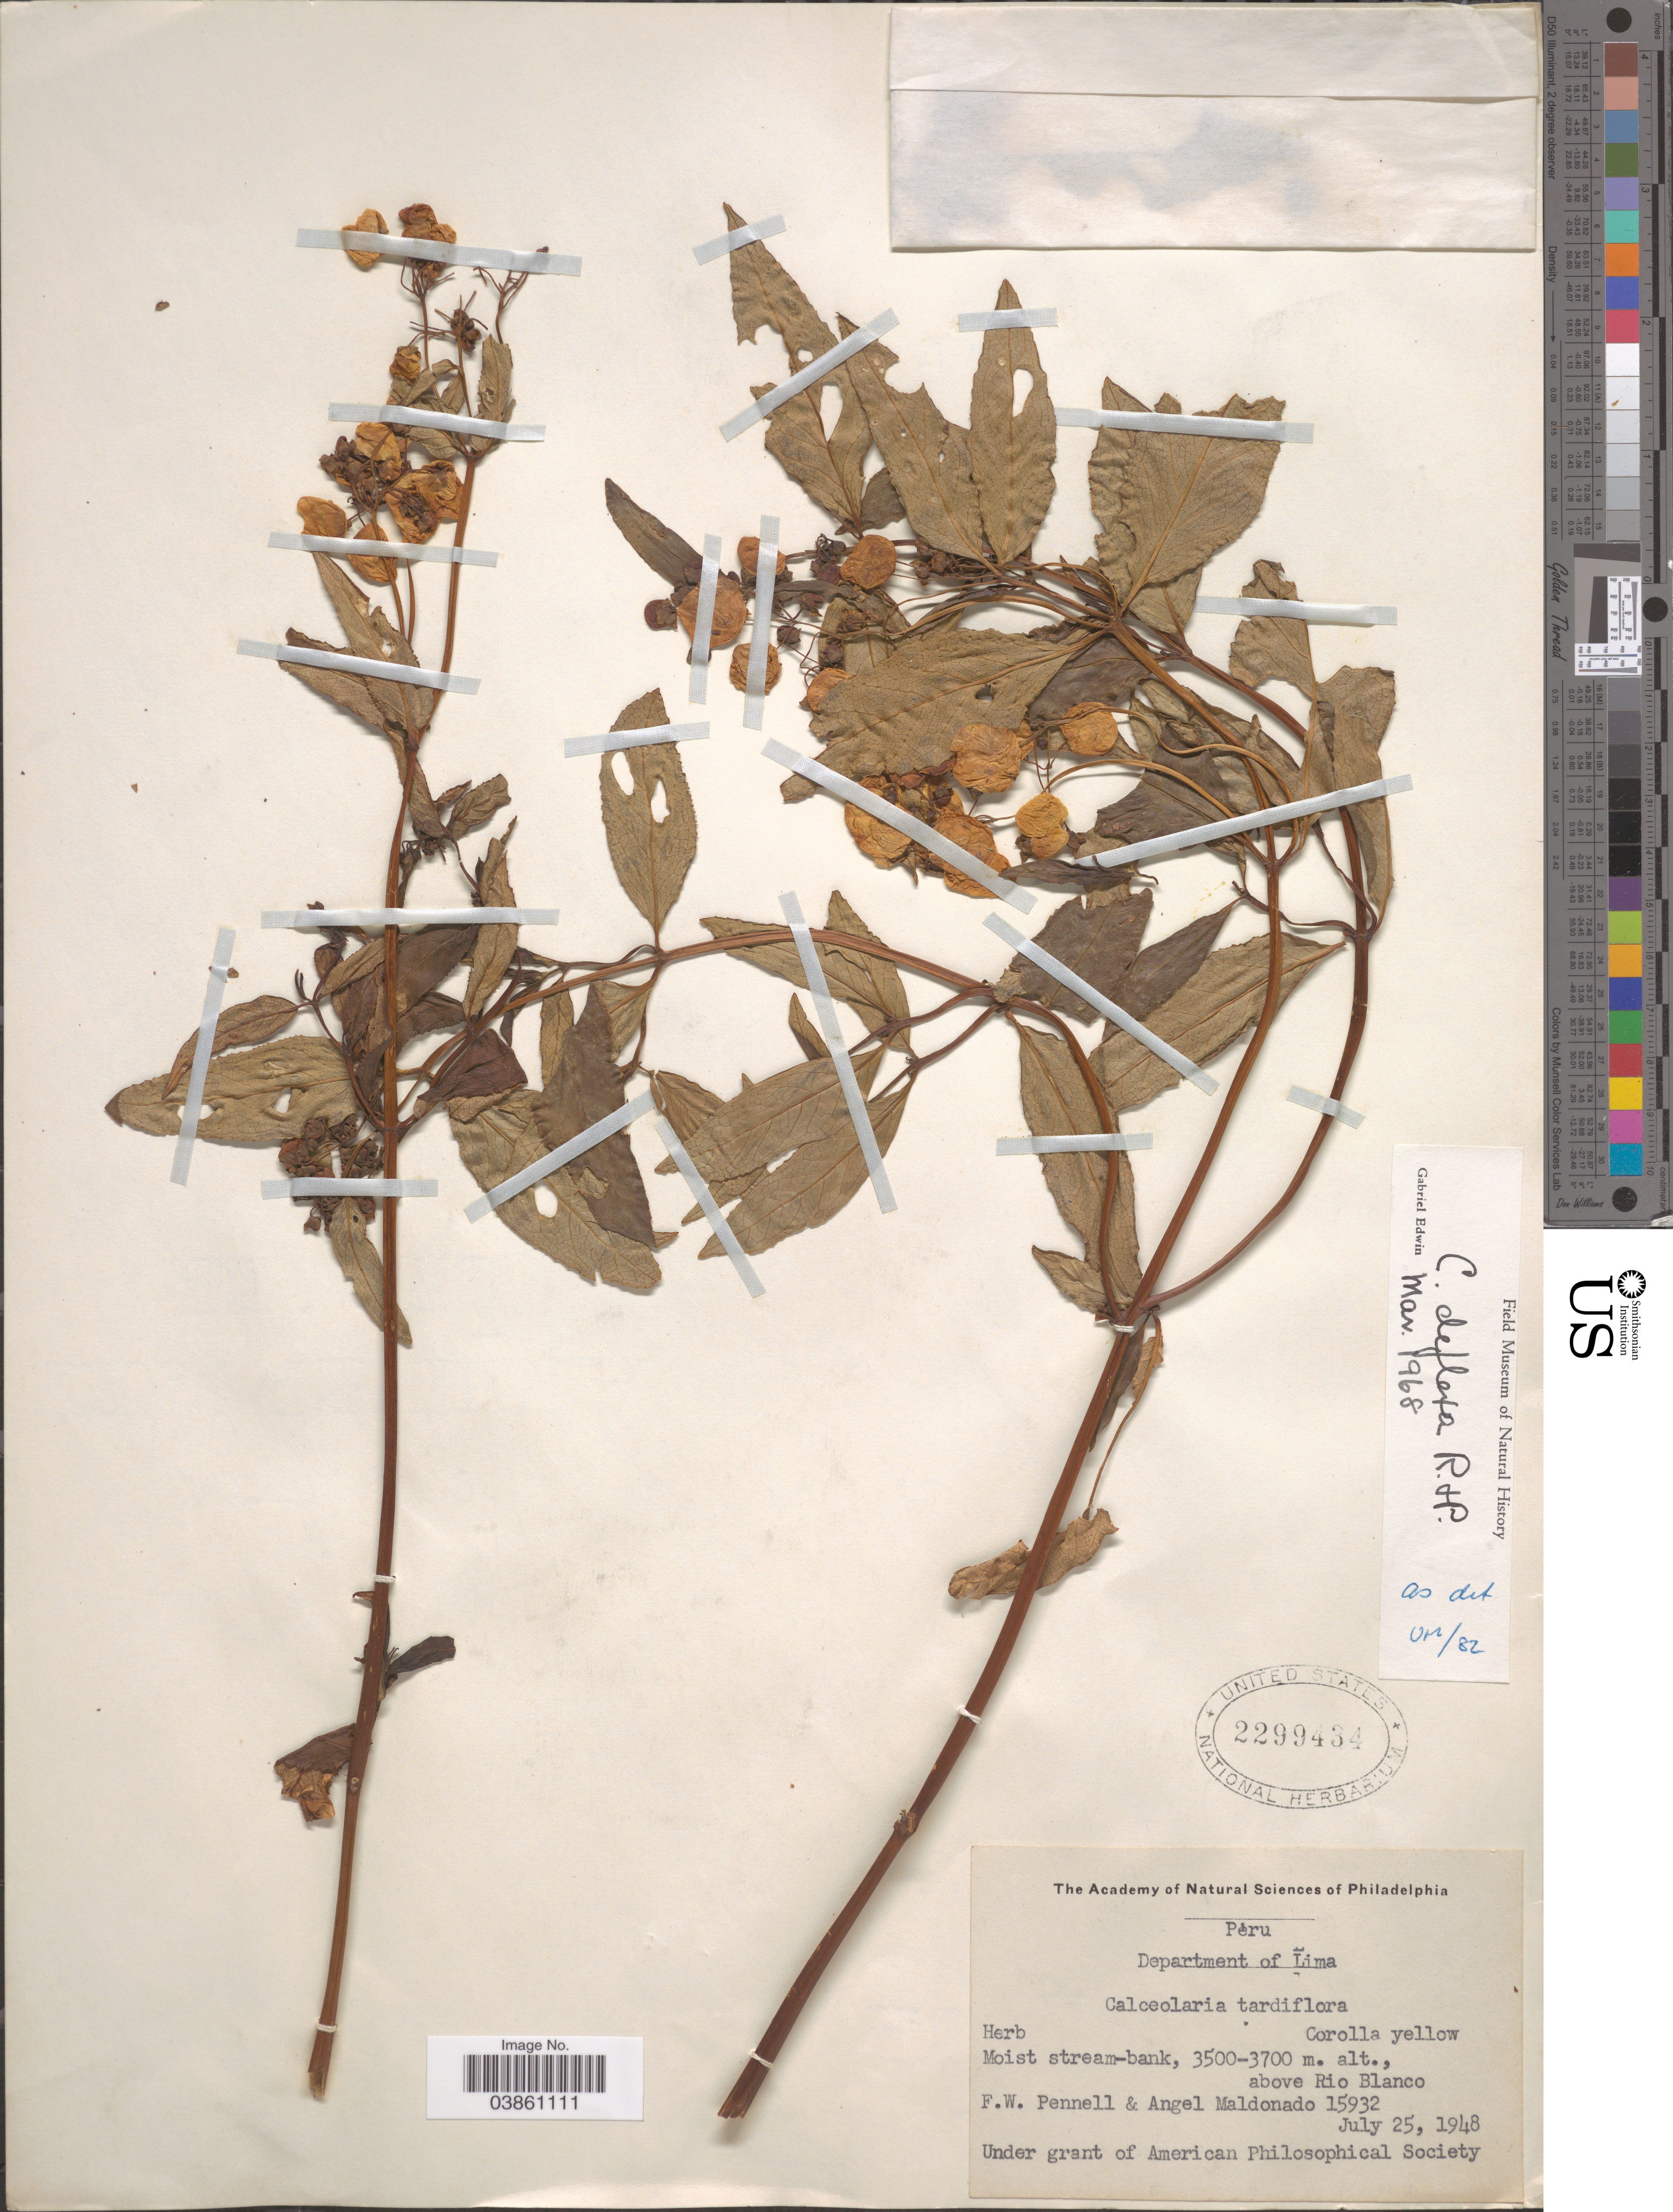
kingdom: Plantae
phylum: Tracheophyta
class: Magnoliopsida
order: Lamiales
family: Calceolariaceae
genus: Calceolaria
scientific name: Calceolaria deflexa subsp. deflexa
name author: Ruiz & Pav.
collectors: F. W. Pennell & A. Maldonado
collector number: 15932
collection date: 1948-07-25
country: Peru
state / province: Lima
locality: Department of Lima. Above Rio Blanco.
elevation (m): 3500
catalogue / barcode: US 2299434